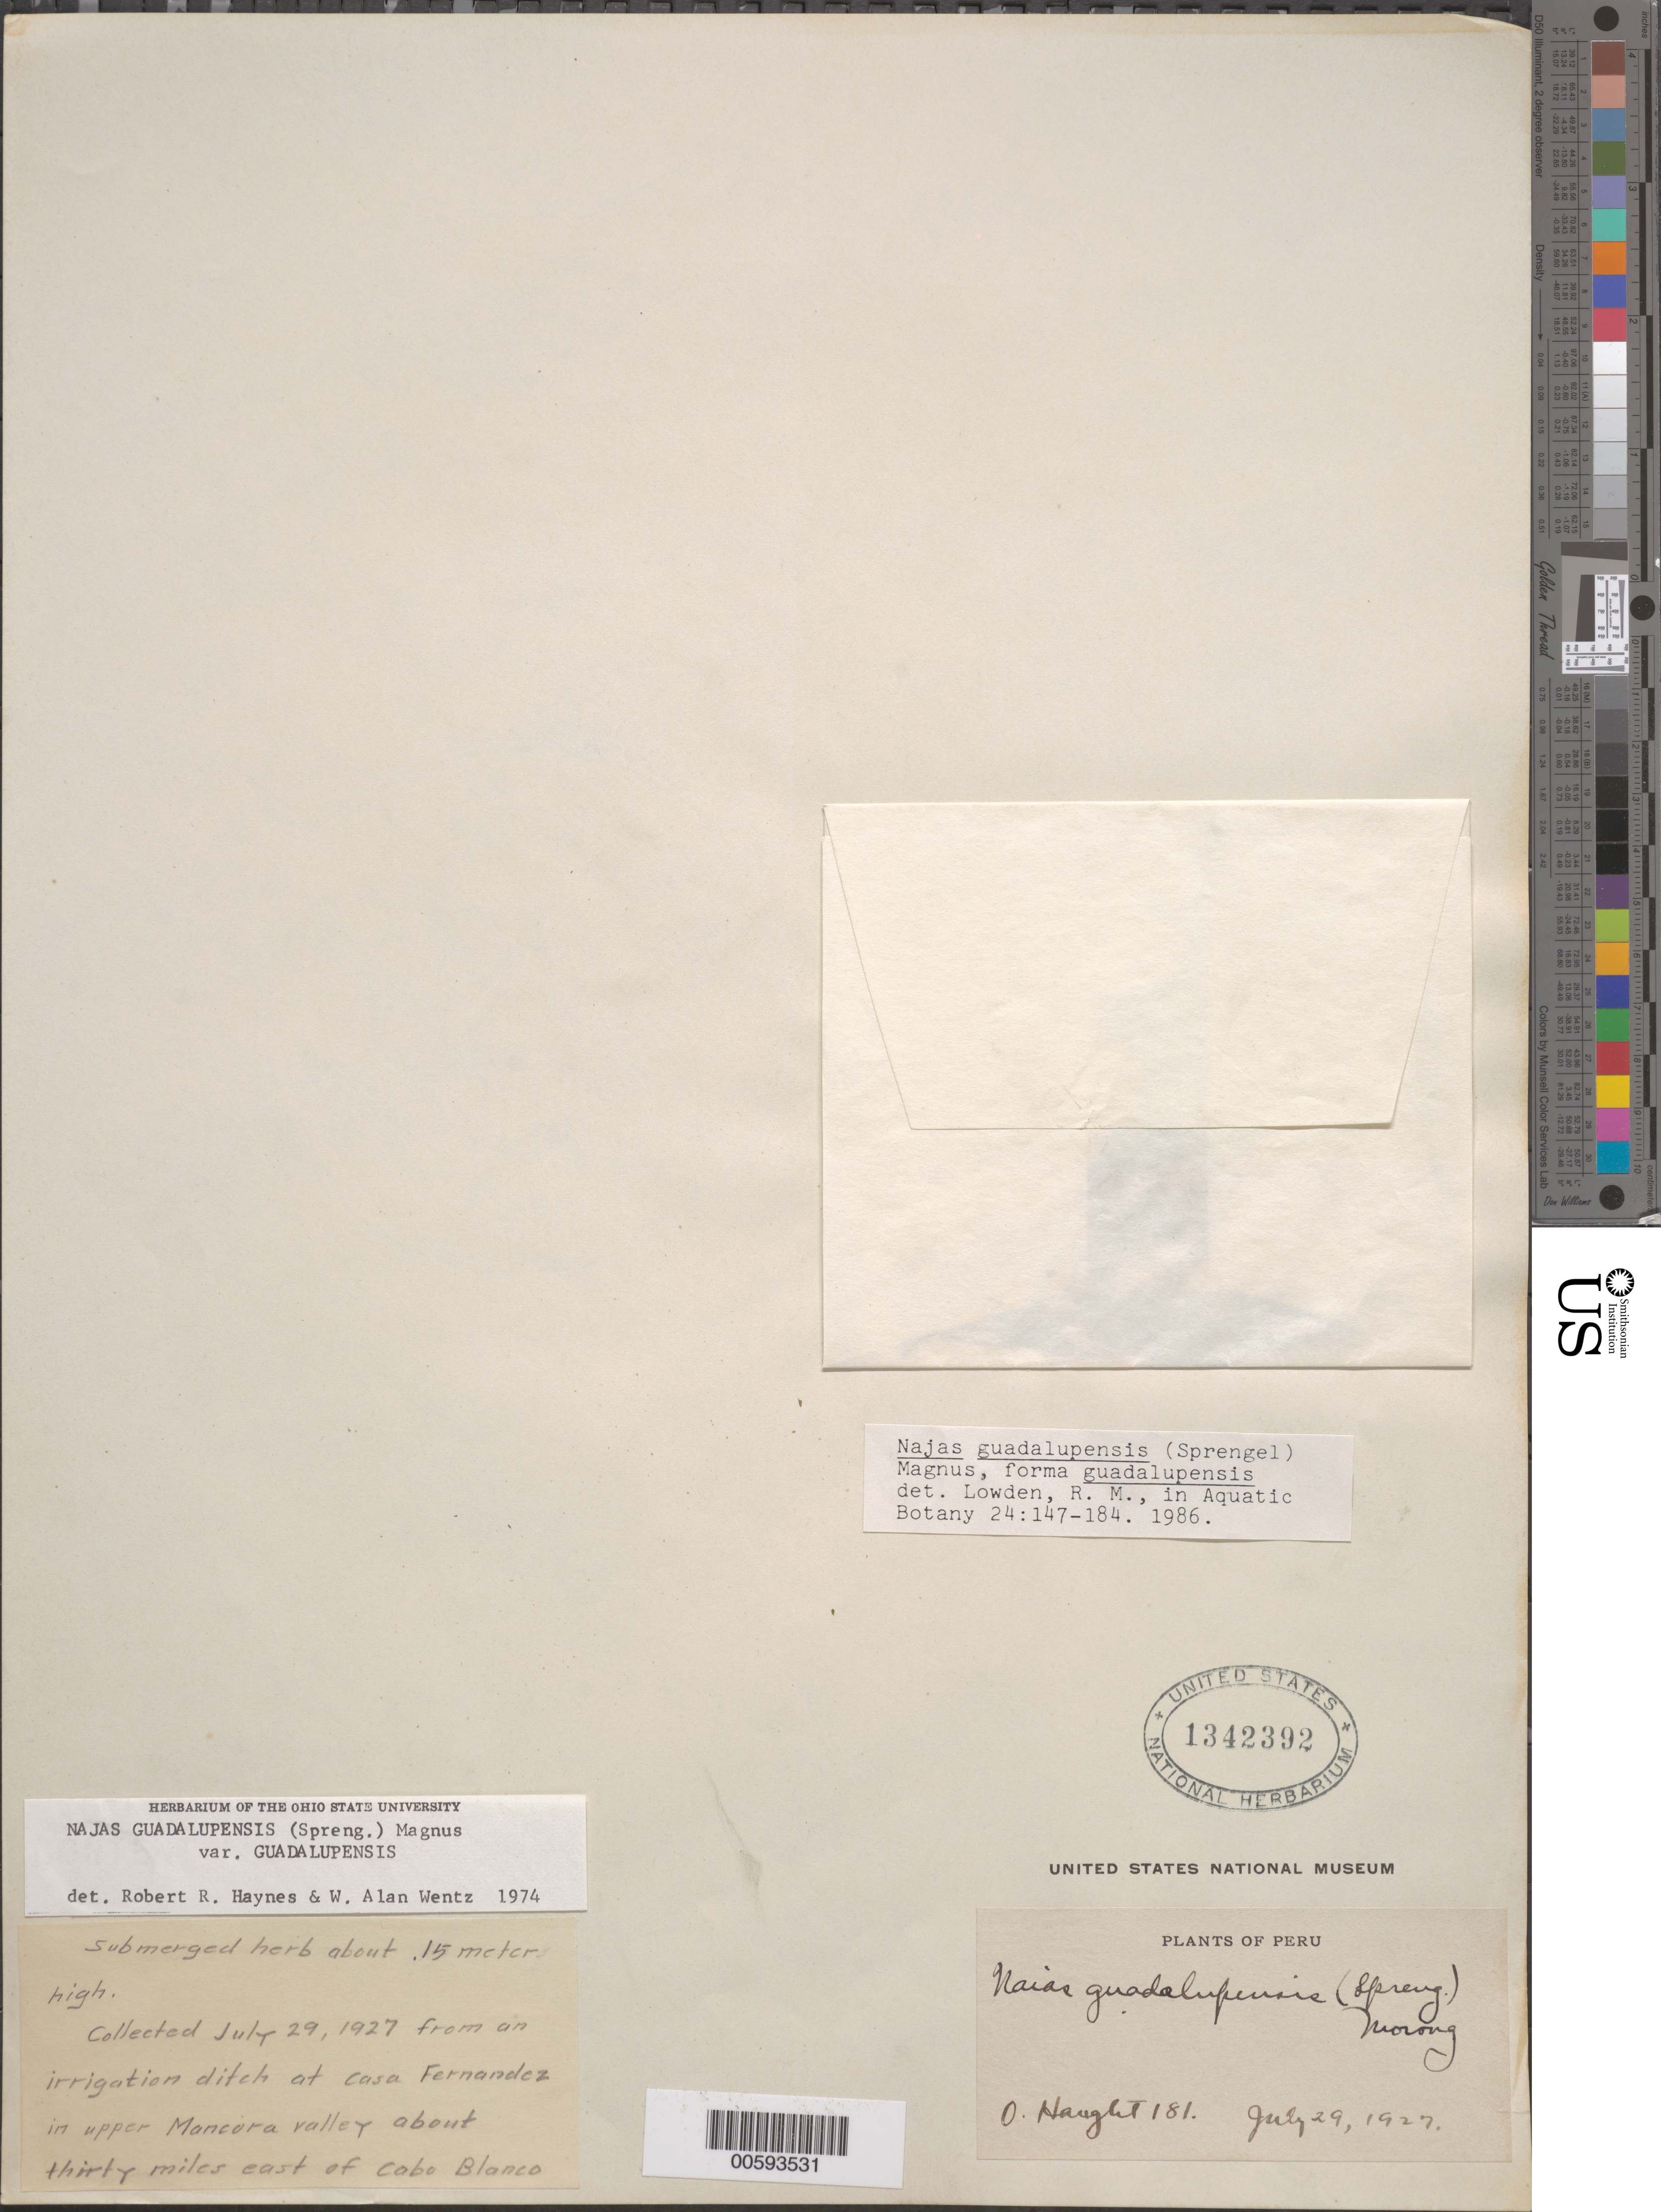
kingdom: Plantae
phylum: Tracheophyta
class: Liliopsida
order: Alismatales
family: Hydrocharitaceae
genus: Najas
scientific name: Najas guadalupensis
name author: (Spreng.) Magnus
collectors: O. L. Haught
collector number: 181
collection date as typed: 29 Jul 1927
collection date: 1927-07-29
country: Peru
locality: Casa Fernández, in upper Mancora Valley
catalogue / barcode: US 1342392